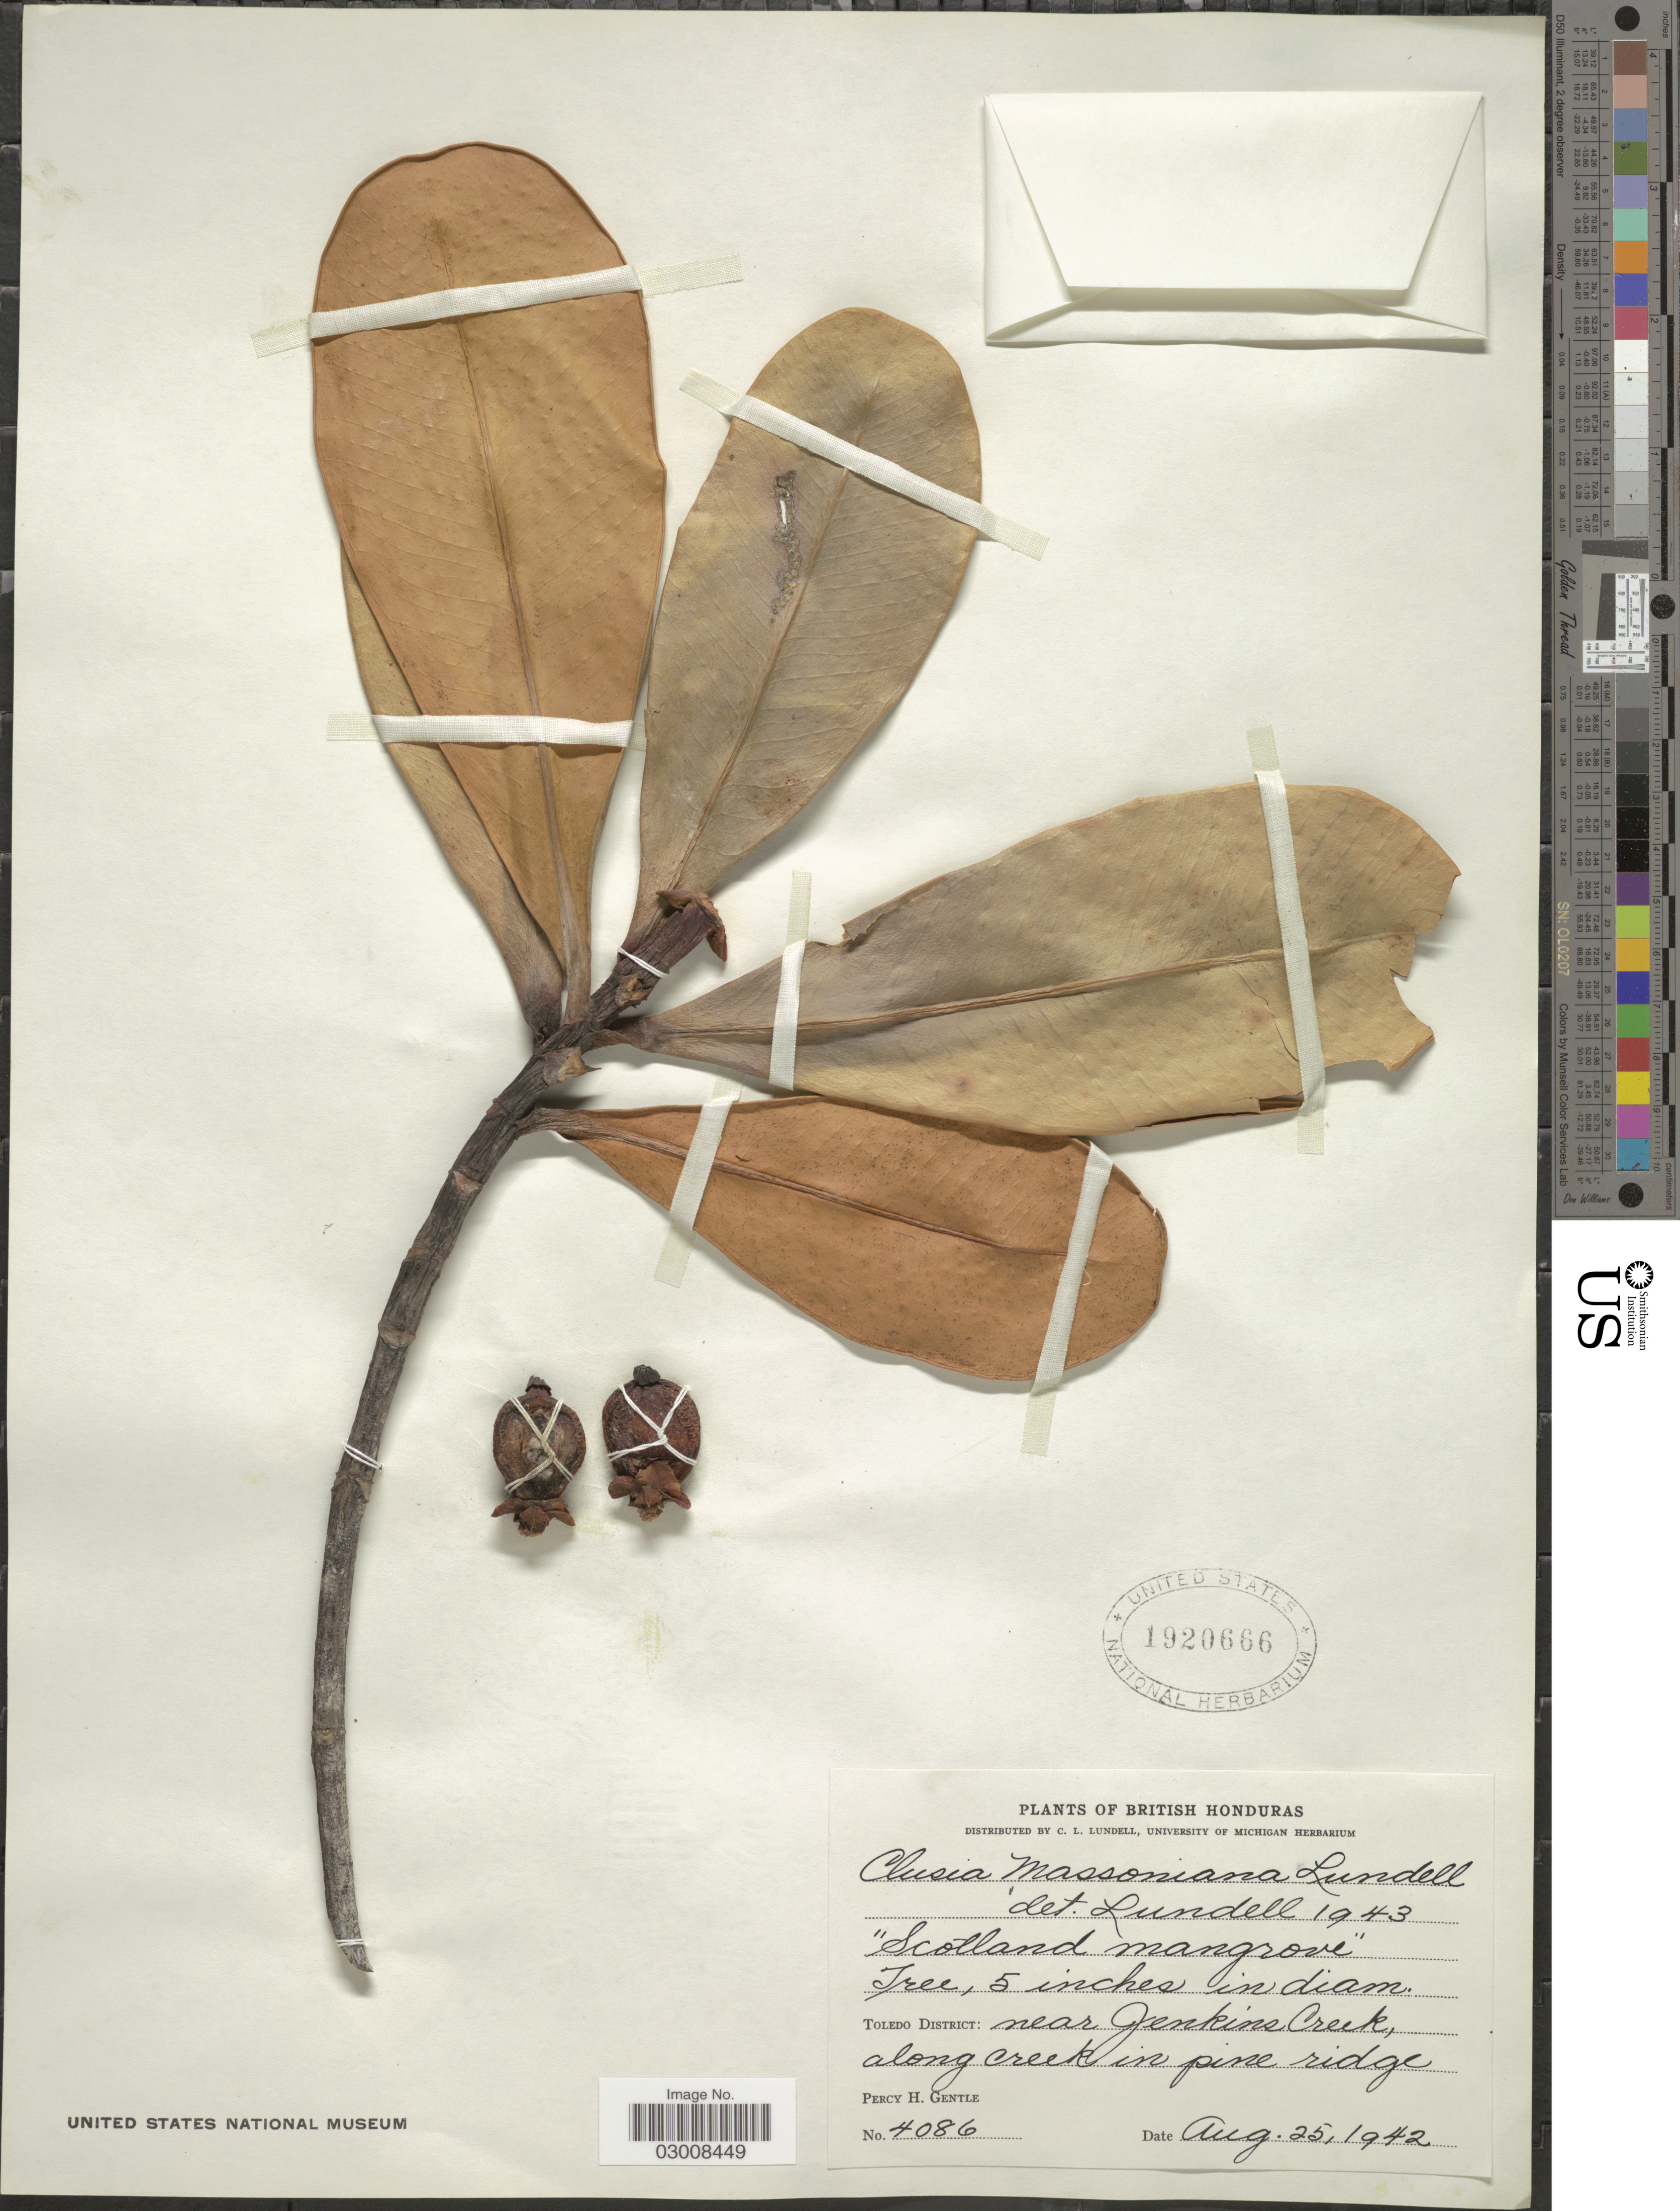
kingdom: Plantae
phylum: Tracheophyta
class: Magnoliopsida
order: Malpighiales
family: Clusiaceae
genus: Clusia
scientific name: Clusia massoniana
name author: Lundell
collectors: P. H. Gentle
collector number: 4086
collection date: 1942-08-25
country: Belize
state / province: Toledo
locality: Toledo District: near Jenkins Creek, along creek in pine ridge. British Honduras.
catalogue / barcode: US 1920666